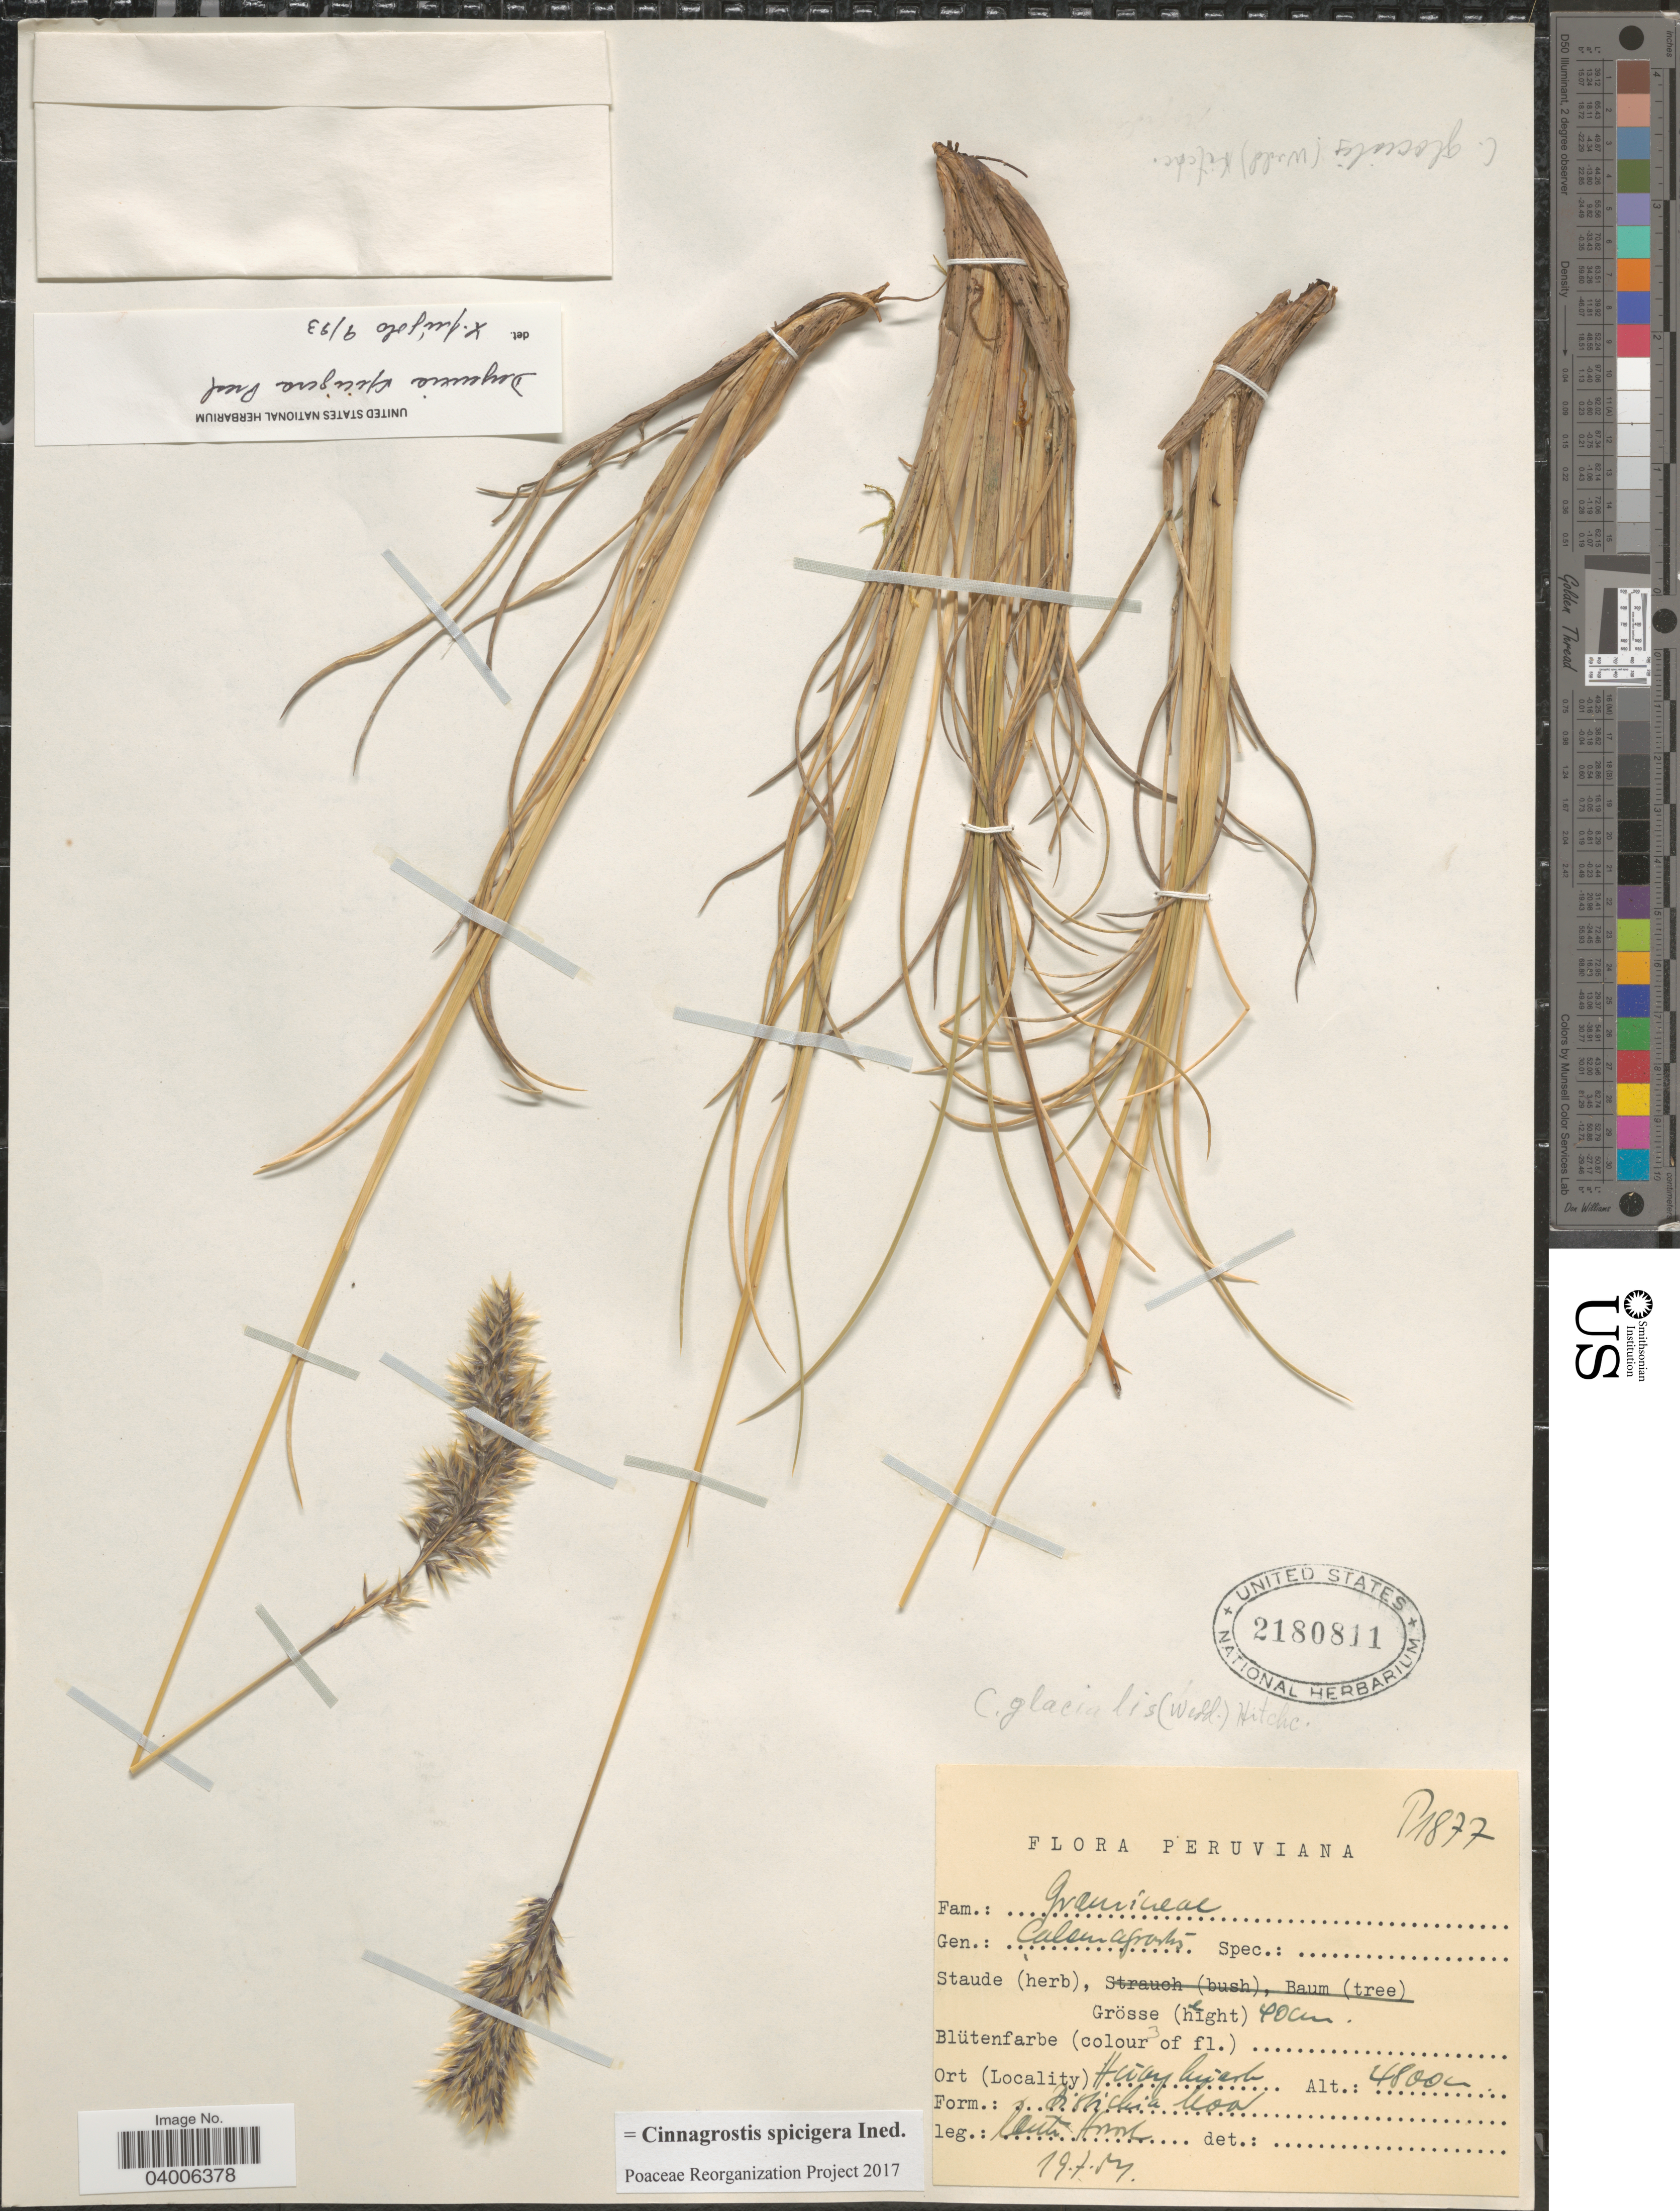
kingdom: Plantae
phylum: Tracheophyta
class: Liliopsida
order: Poales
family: Poaceae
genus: Cinnagrostis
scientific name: Cinnagrostis spicigera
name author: (J. Presl) P.M. Peterson et al.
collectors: W. Rauh & G. Hirsch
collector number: P1877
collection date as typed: Transcribed d/m/y: 19/7/54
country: Peru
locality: Huayhuash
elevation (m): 4800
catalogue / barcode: US 2180811